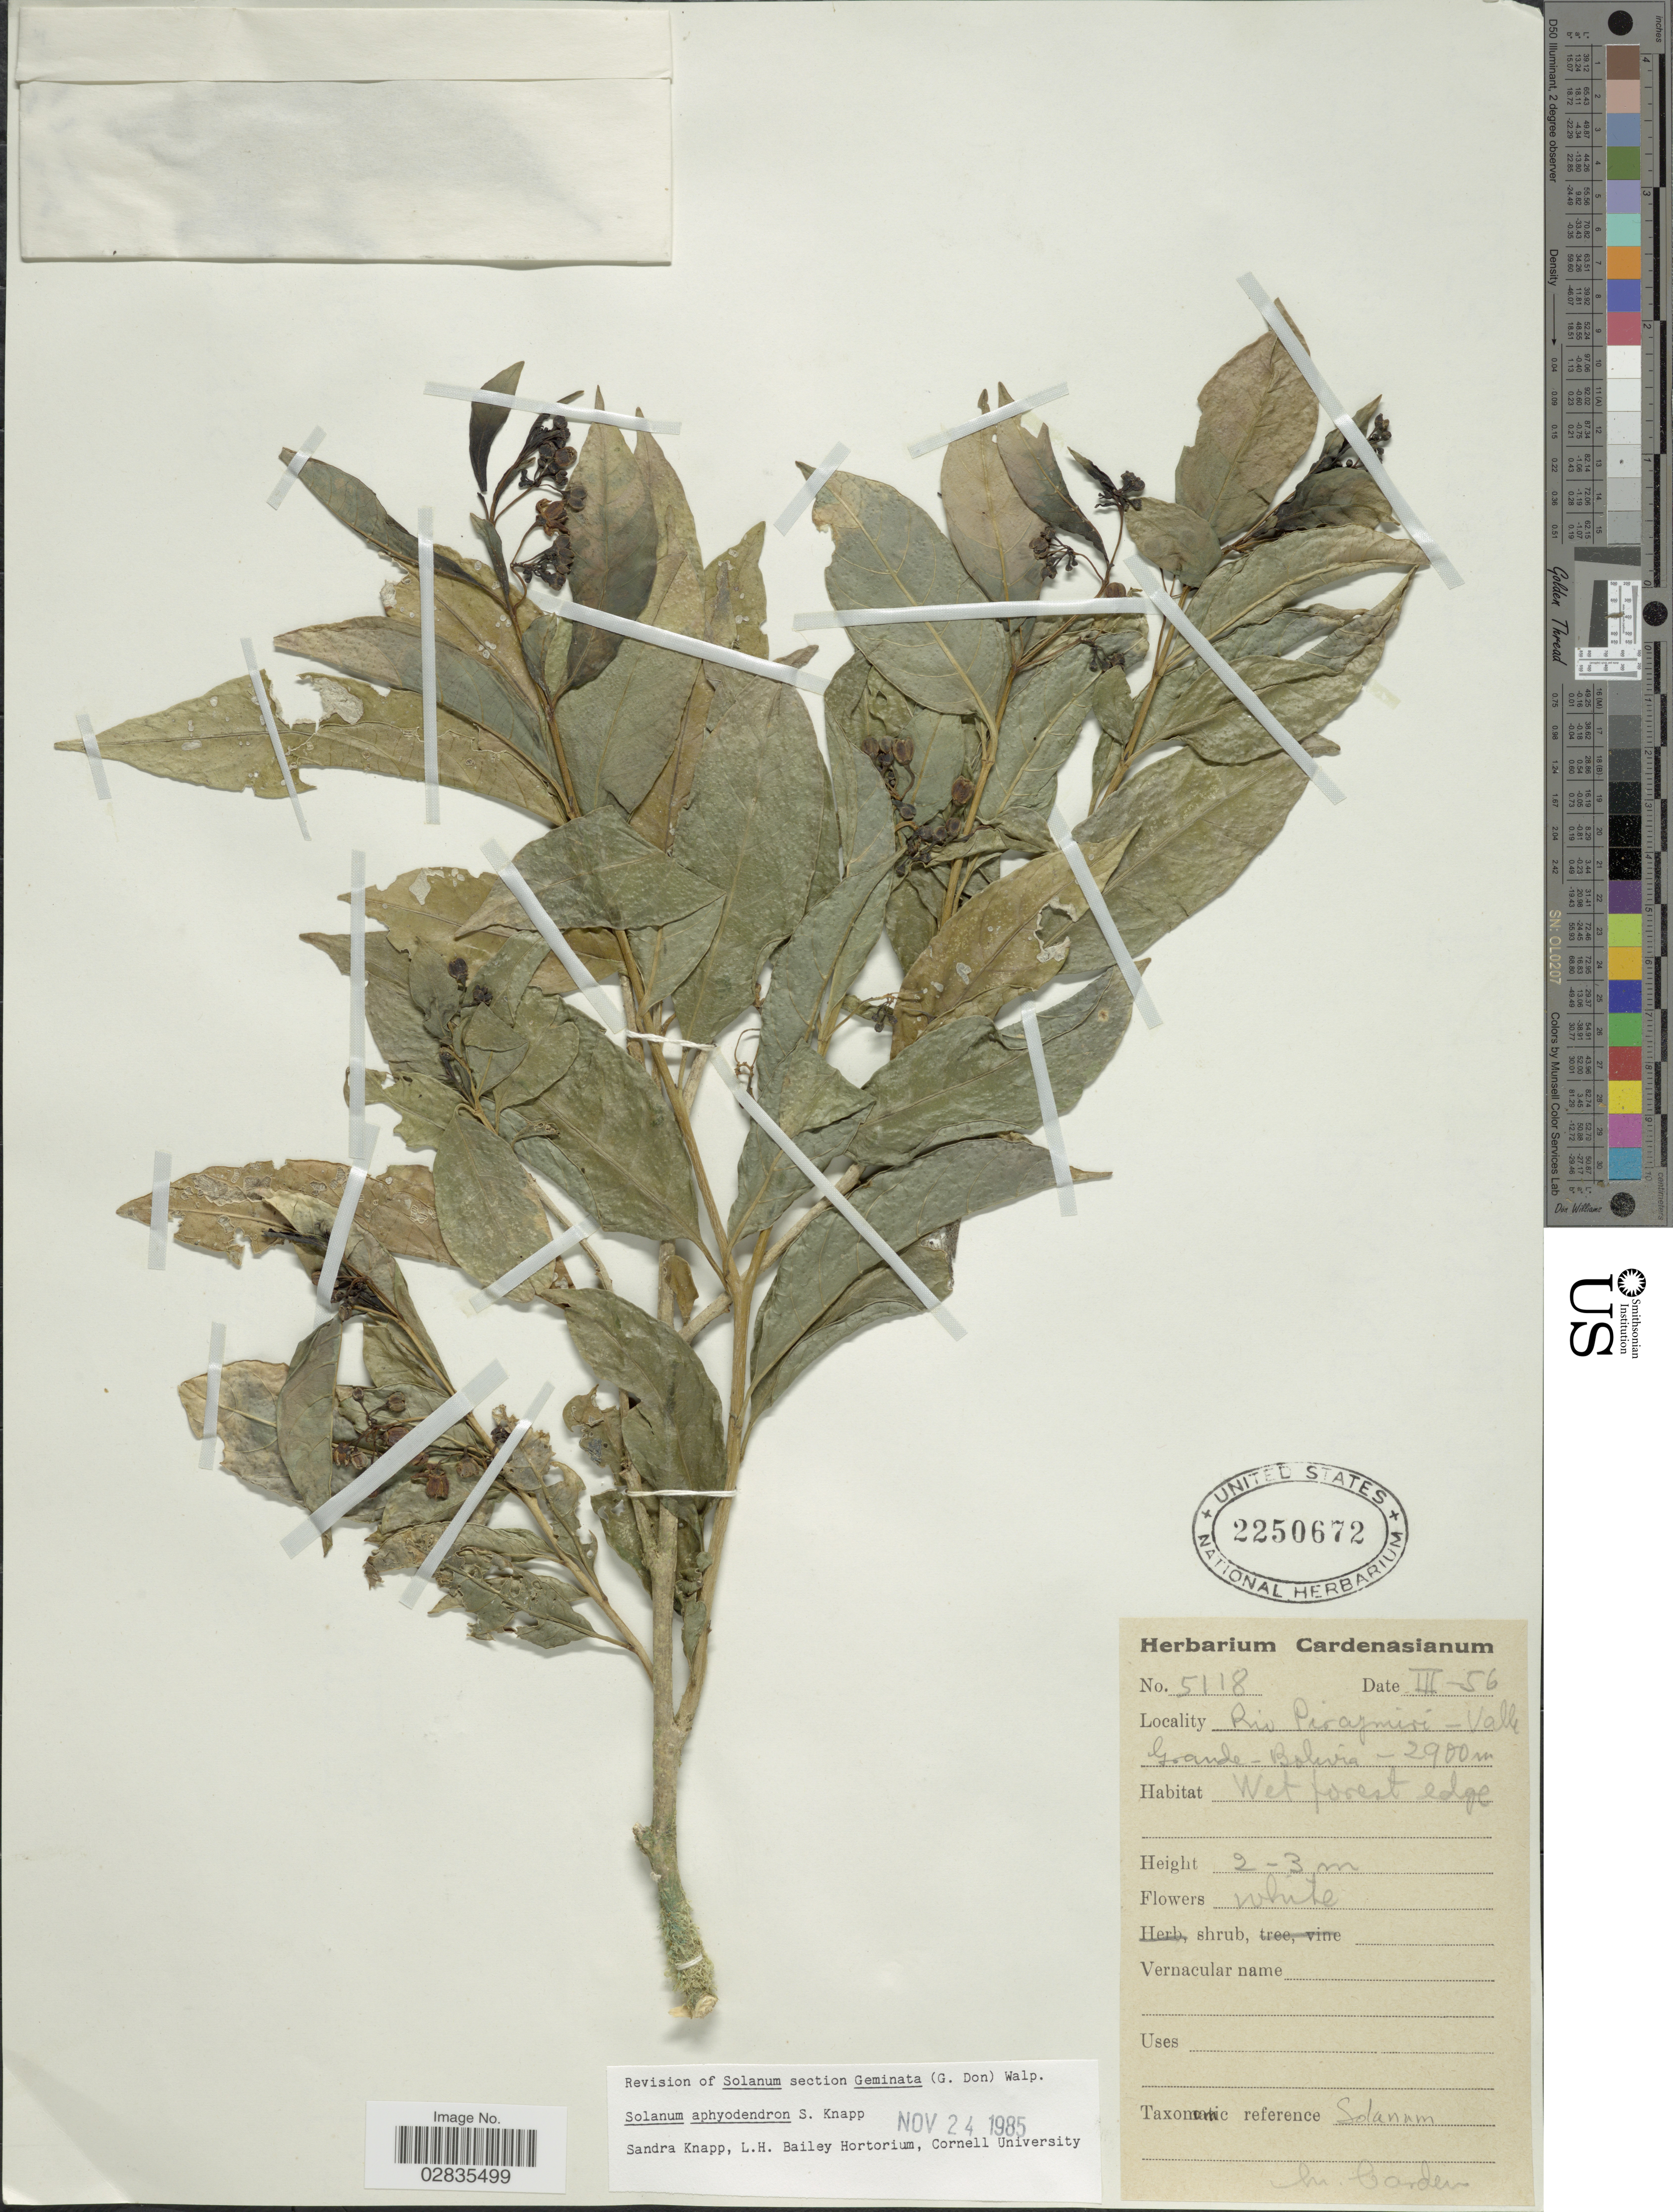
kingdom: Plantae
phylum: Tracheophyta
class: Magnoliopsida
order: Solanales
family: Solanaceae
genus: Solanum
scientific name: Solanum aphyodendron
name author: S. Knapp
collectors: M. Cárdenas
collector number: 5118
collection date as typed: Transcribed d/m/y: /3/56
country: Bolivia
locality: Rio Piraymiri, Valle Grande. Wet forest edge.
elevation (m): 2900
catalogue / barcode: US 2250672